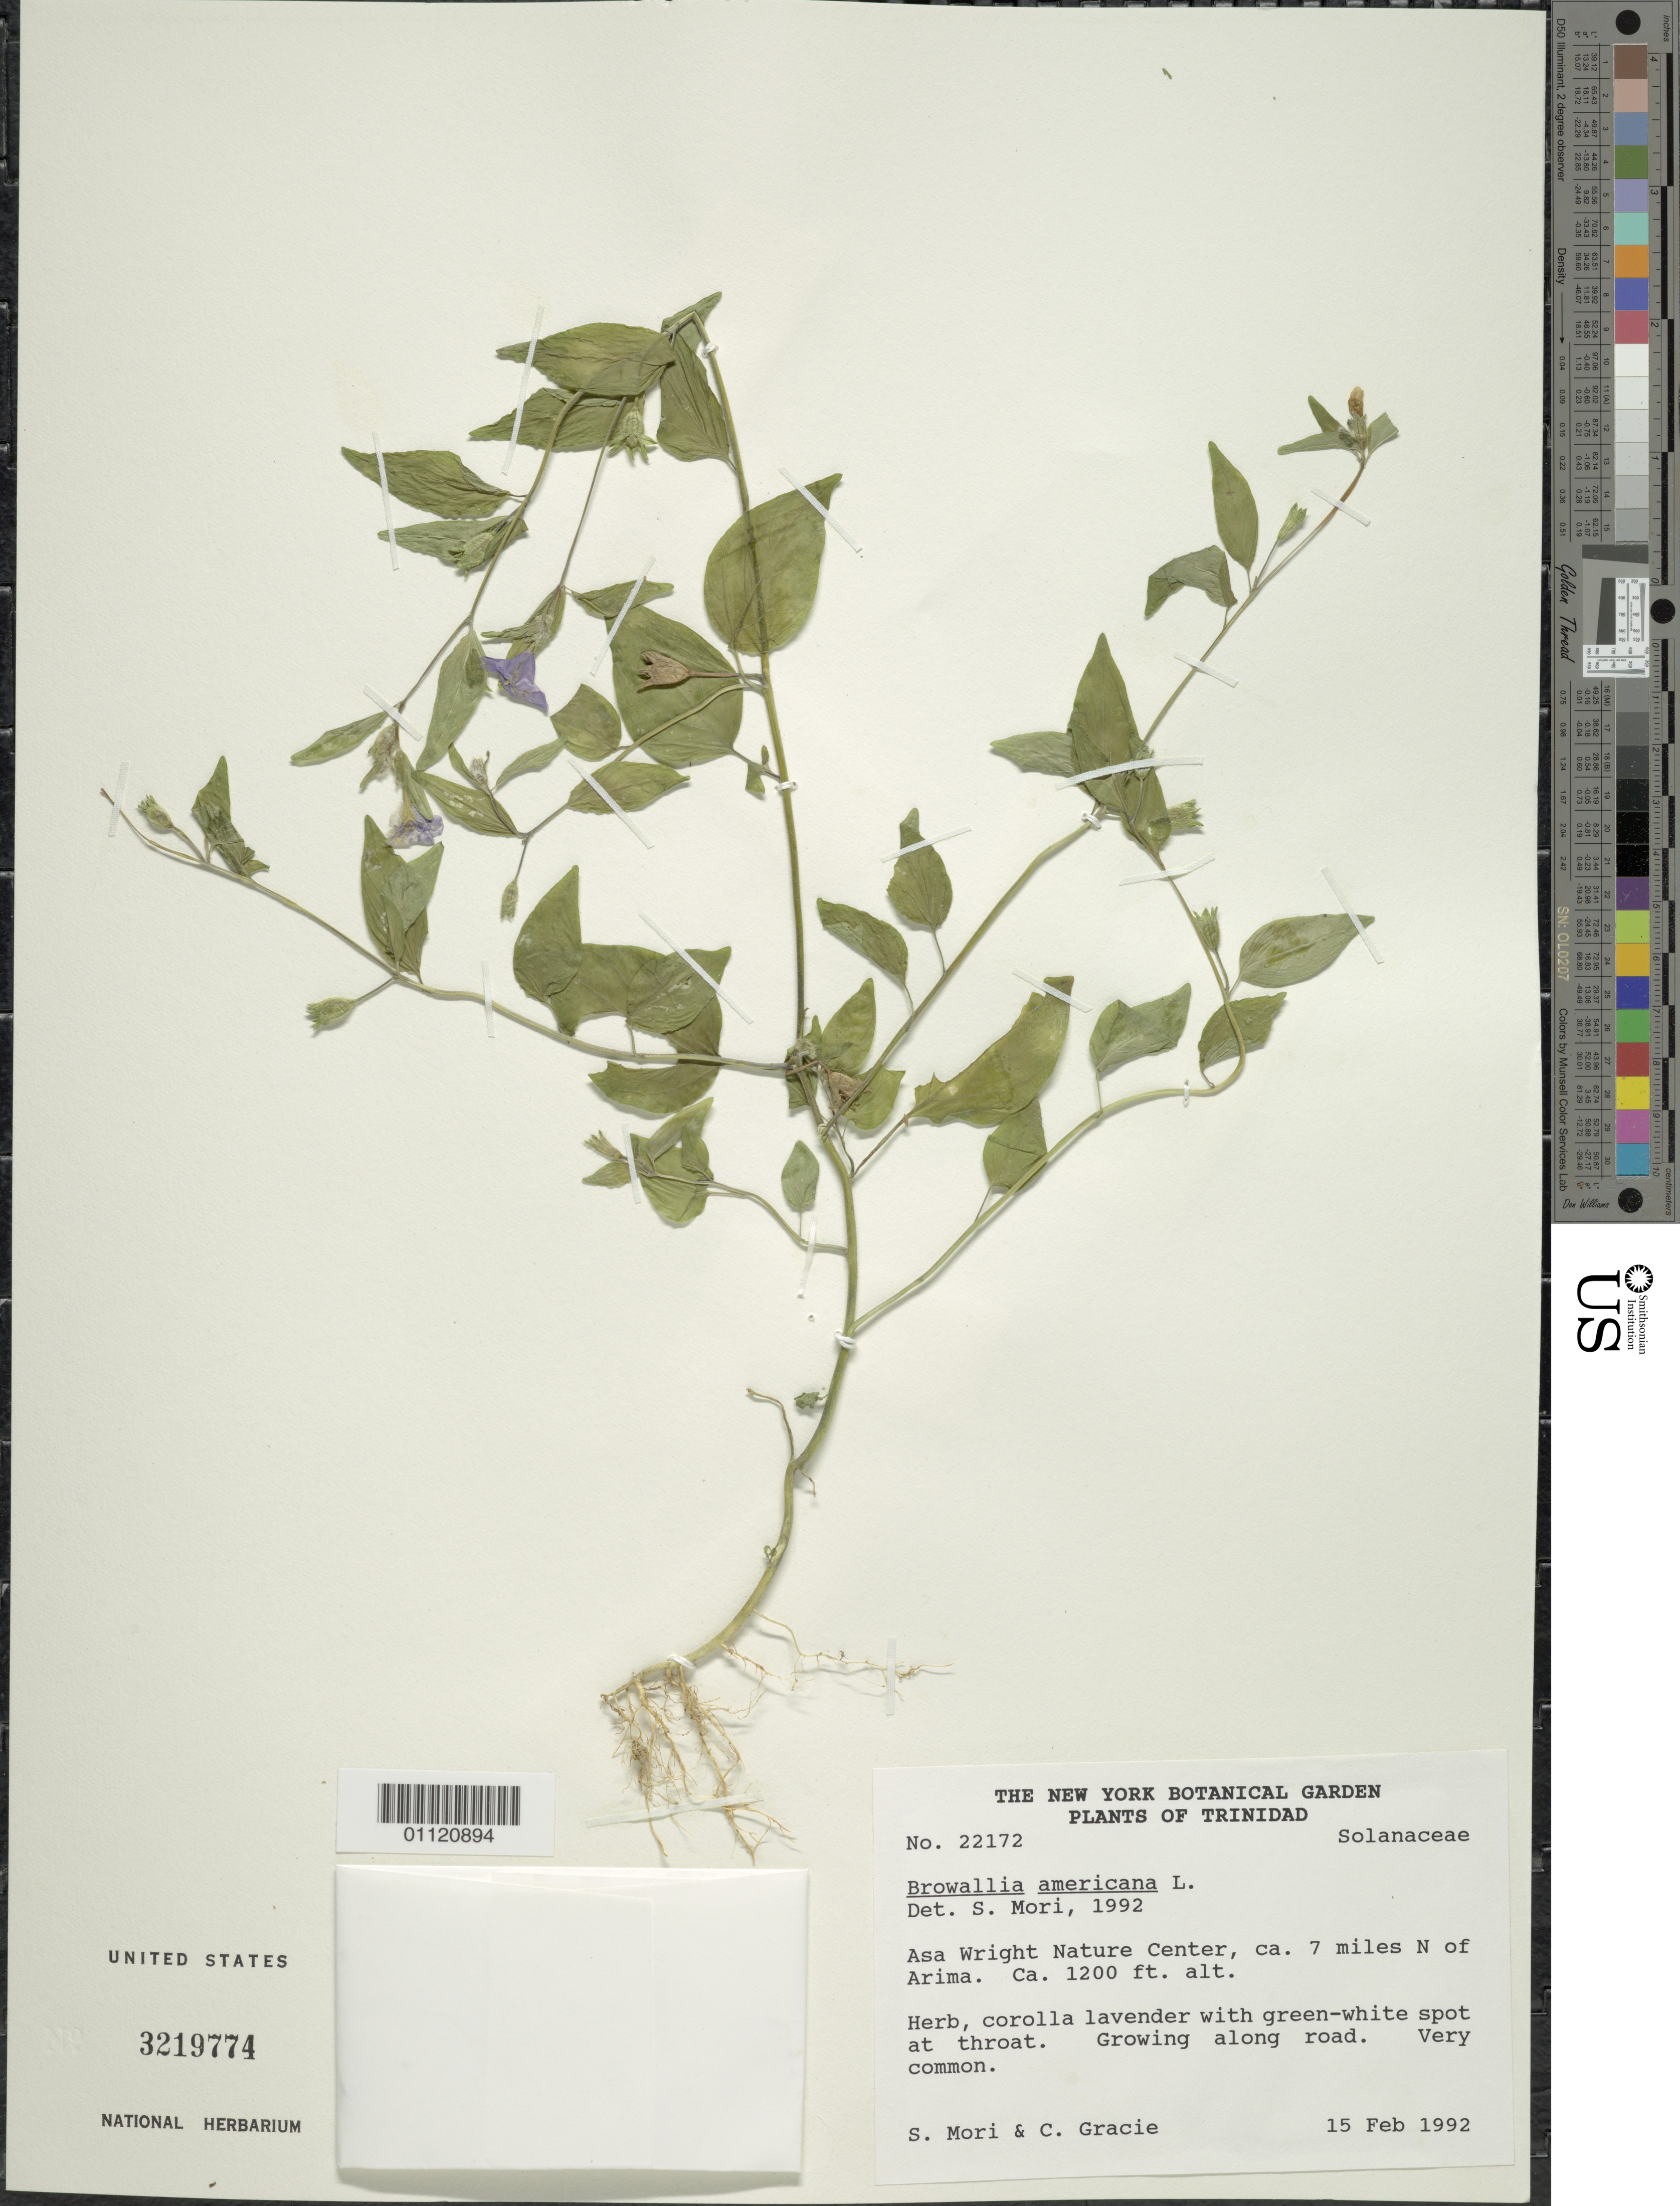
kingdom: Plantae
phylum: Tracheophyta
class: Magnoliopsida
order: Solanales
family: Solanaceae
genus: Browallia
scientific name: Browallia americana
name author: L.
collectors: S. Mori & C. A. Gracie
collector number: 22172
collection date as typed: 15 Feb 1992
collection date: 1992-02-15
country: Trinidad and Tobago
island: Trinidad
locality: Asa Wright Nature Center, ca. 7 mi N of Arima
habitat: growing along road | very common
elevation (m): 366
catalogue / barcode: US 3219774